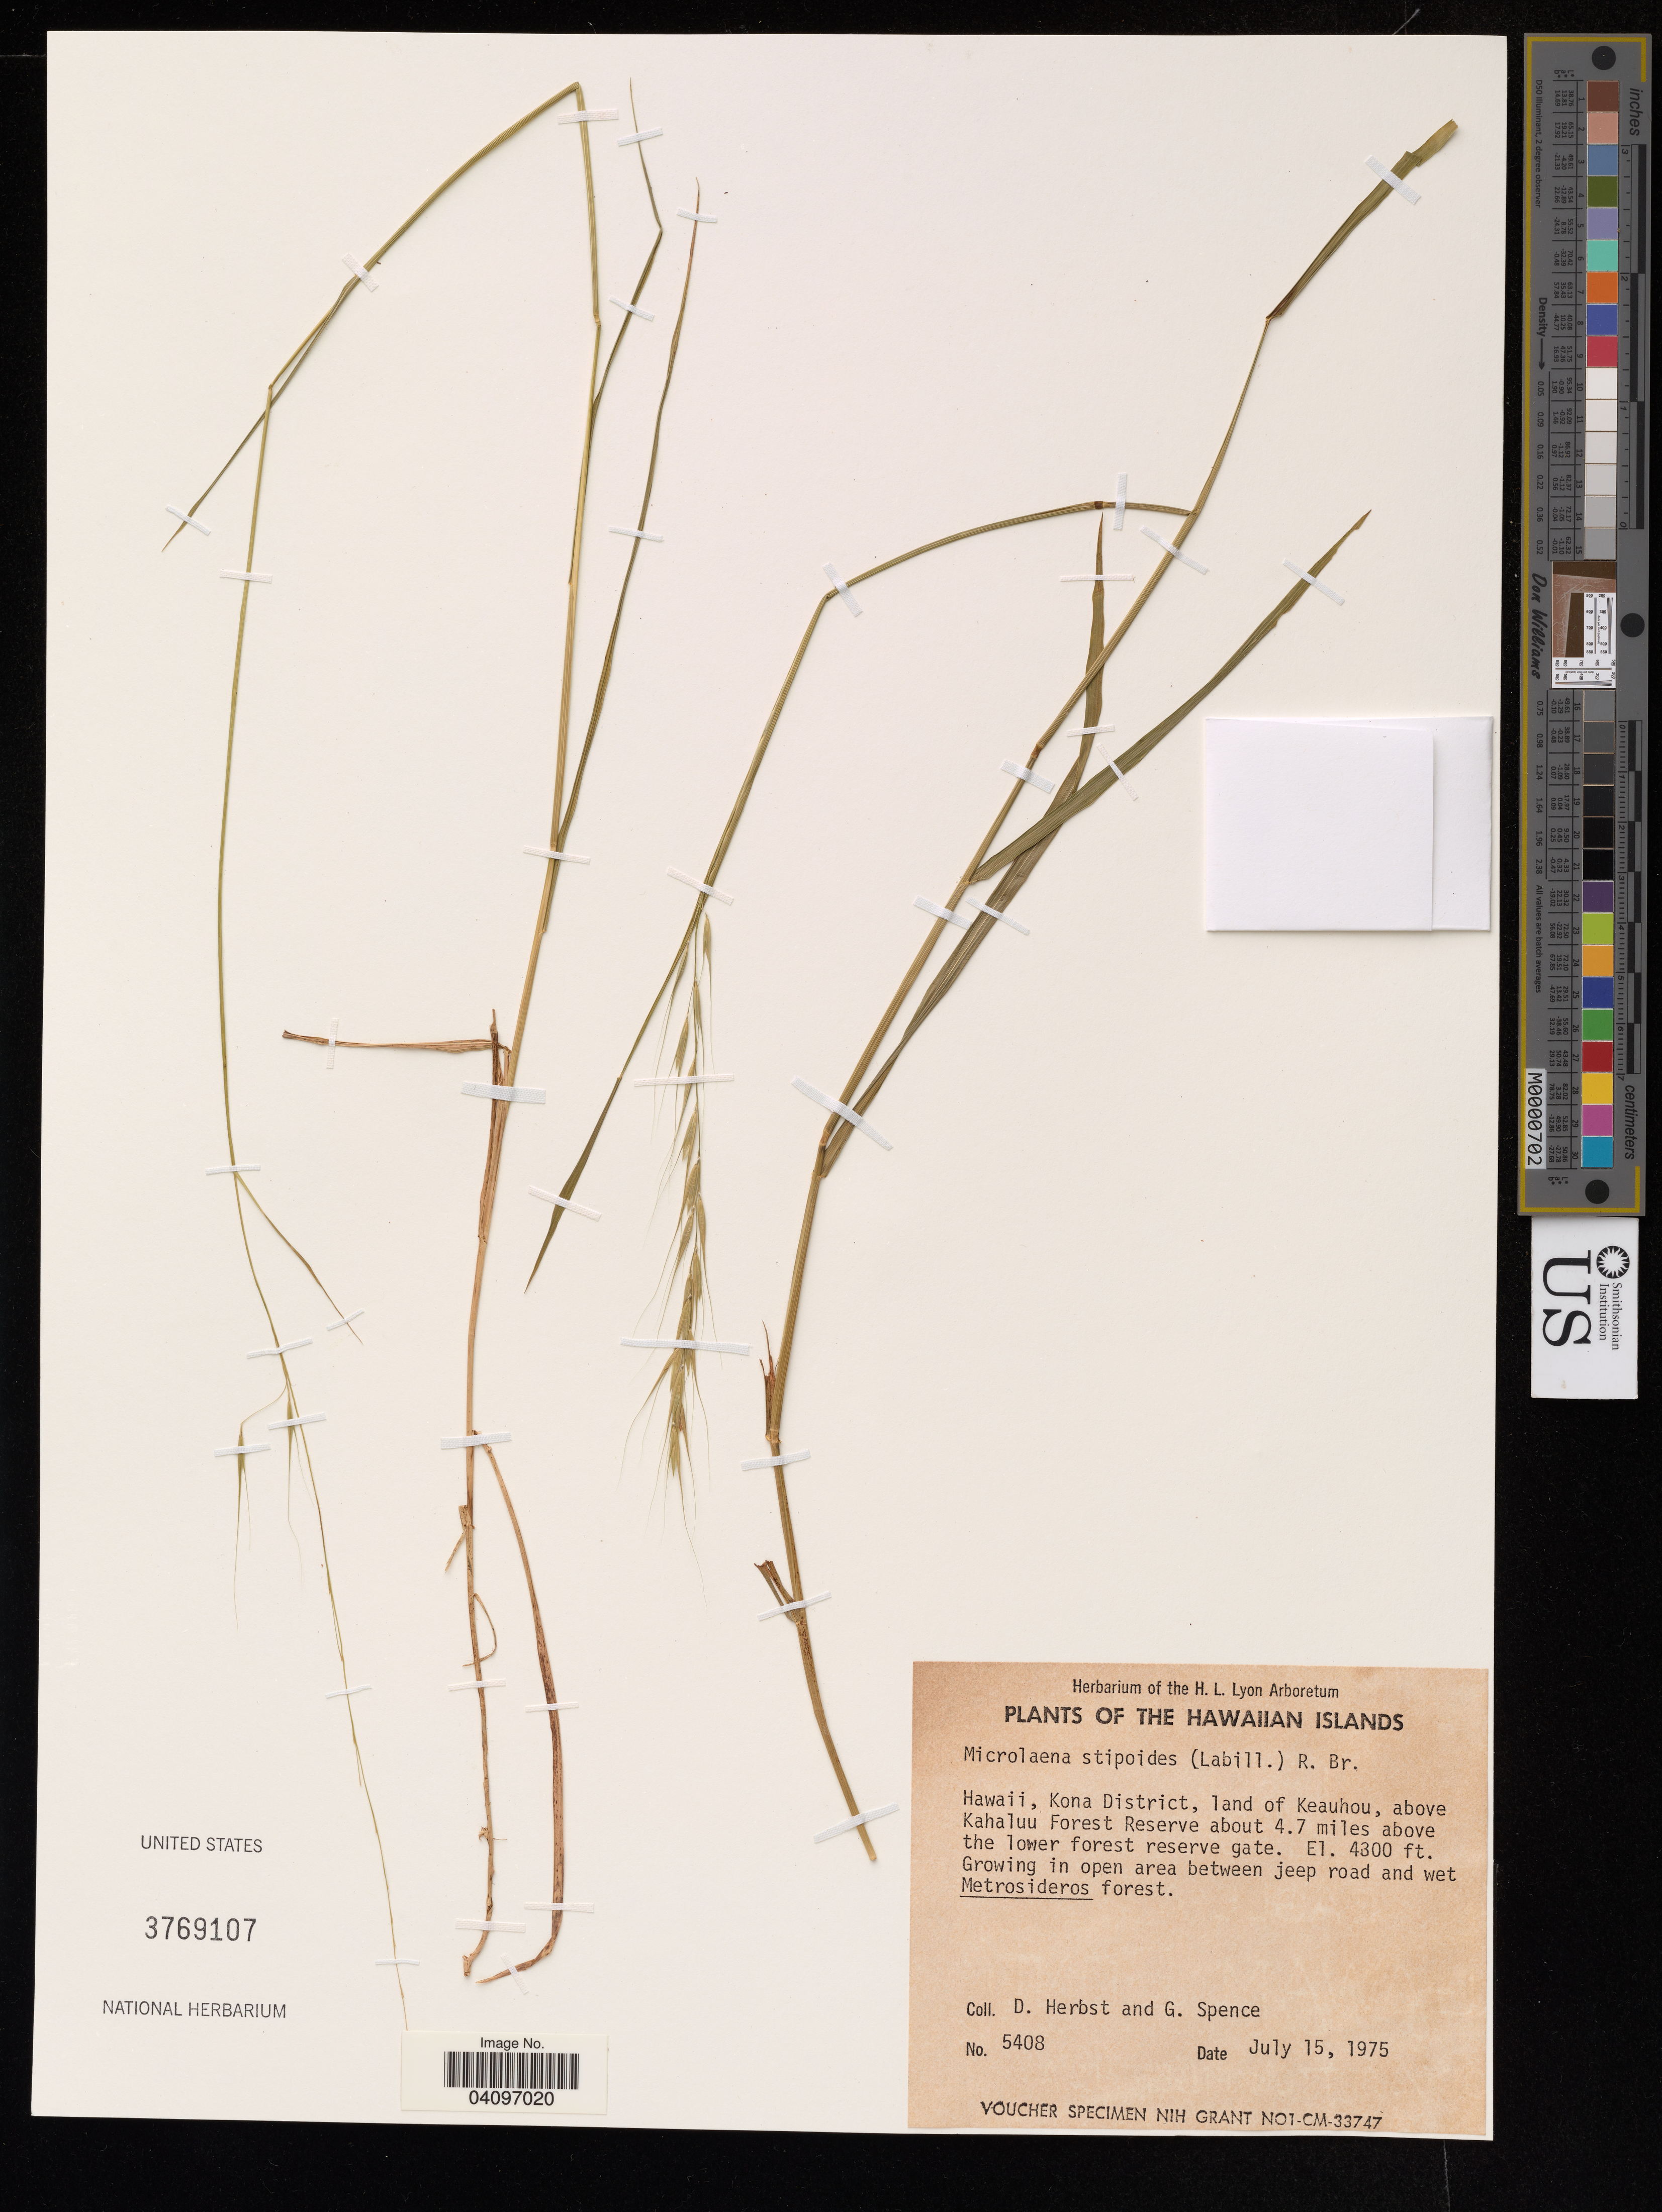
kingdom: Plantae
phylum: Tracheophyta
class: Liliopsida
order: Poales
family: Poaceae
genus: Microlaena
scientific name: Microlaena stipoides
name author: (Labill.) R. Br.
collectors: D. R. Herbst & G. Spence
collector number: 5408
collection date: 1975-07-15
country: United States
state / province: Hawaii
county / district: Hawaii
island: Hawaii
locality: Kona District, Land of Keauhou above Kahaluu Forest Reserve, about 4.7 miles above the lower forestry gate, growing along jeep road.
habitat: Open area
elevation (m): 1311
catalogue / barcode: US 3769107